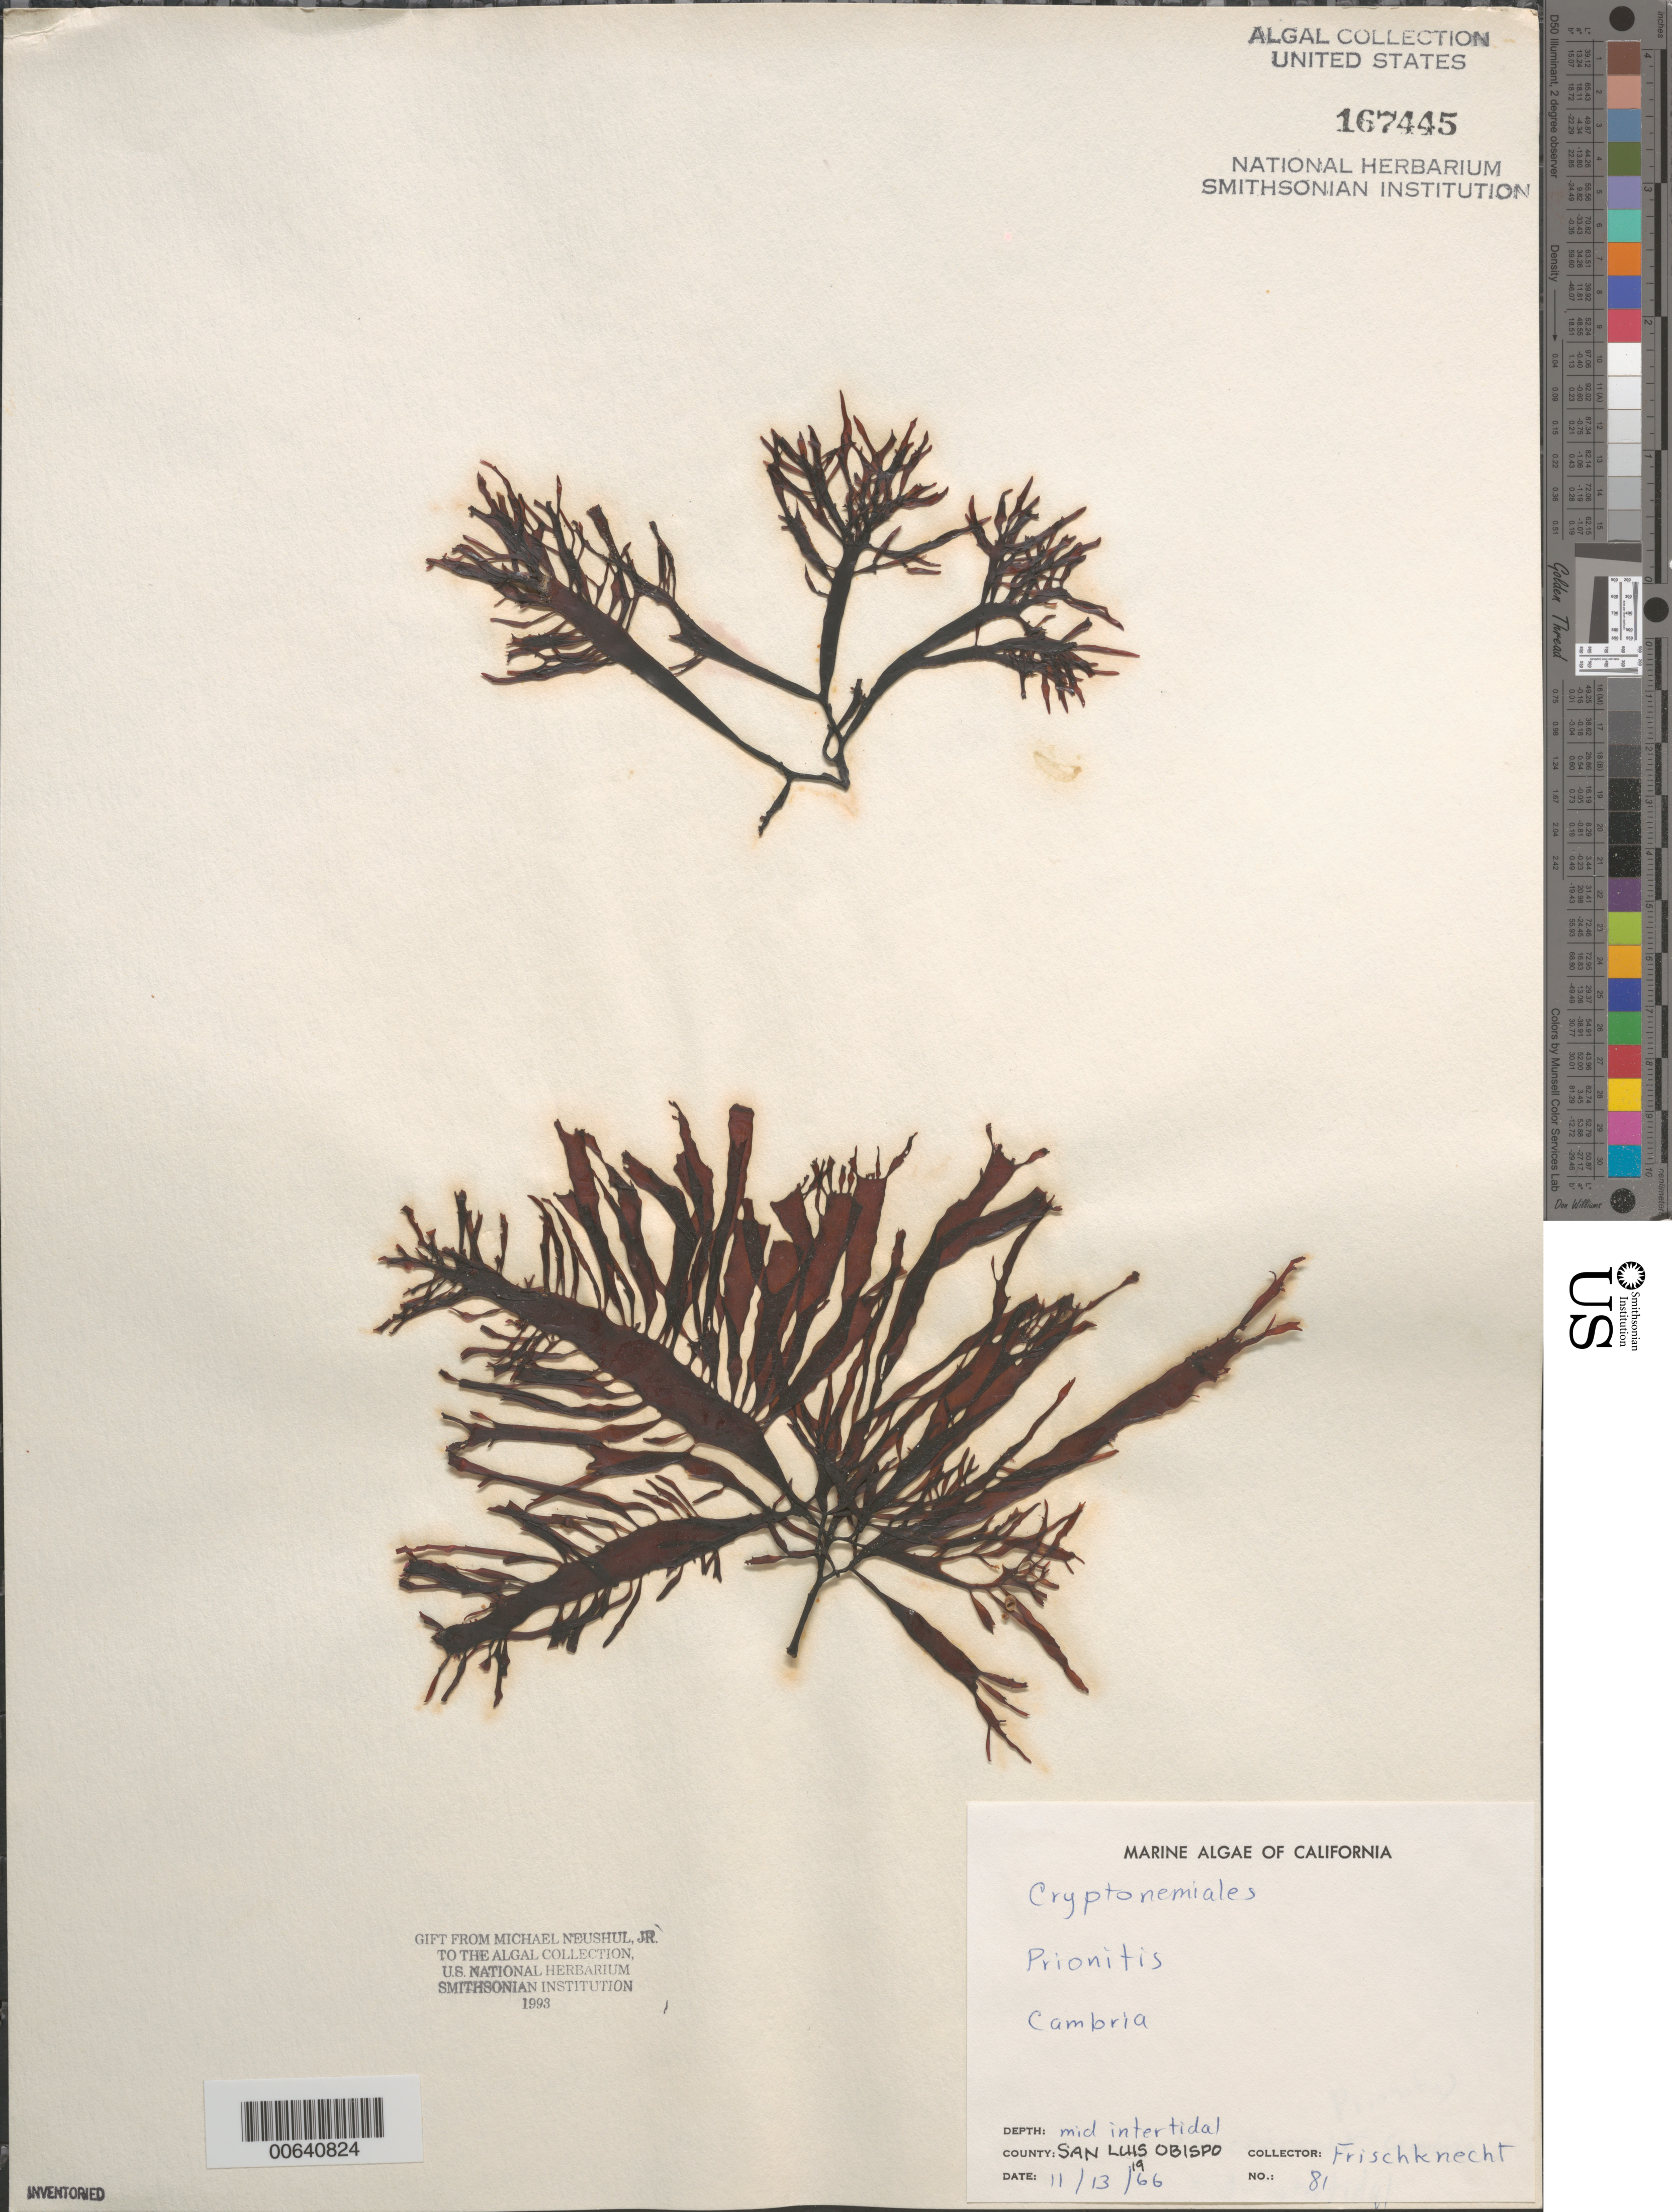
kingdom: Plantae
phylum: Rhodophyta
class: Florideophyceae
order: Cryptonemiales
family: Cryptonemiaceae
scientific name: Prionitis sp.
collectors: -. Frischknecht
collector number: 81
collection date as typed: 13 Nov 1966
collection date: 1966-11-13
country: United States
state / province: California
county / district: San Luis Obispo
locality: Cambria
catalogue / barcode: US 167445